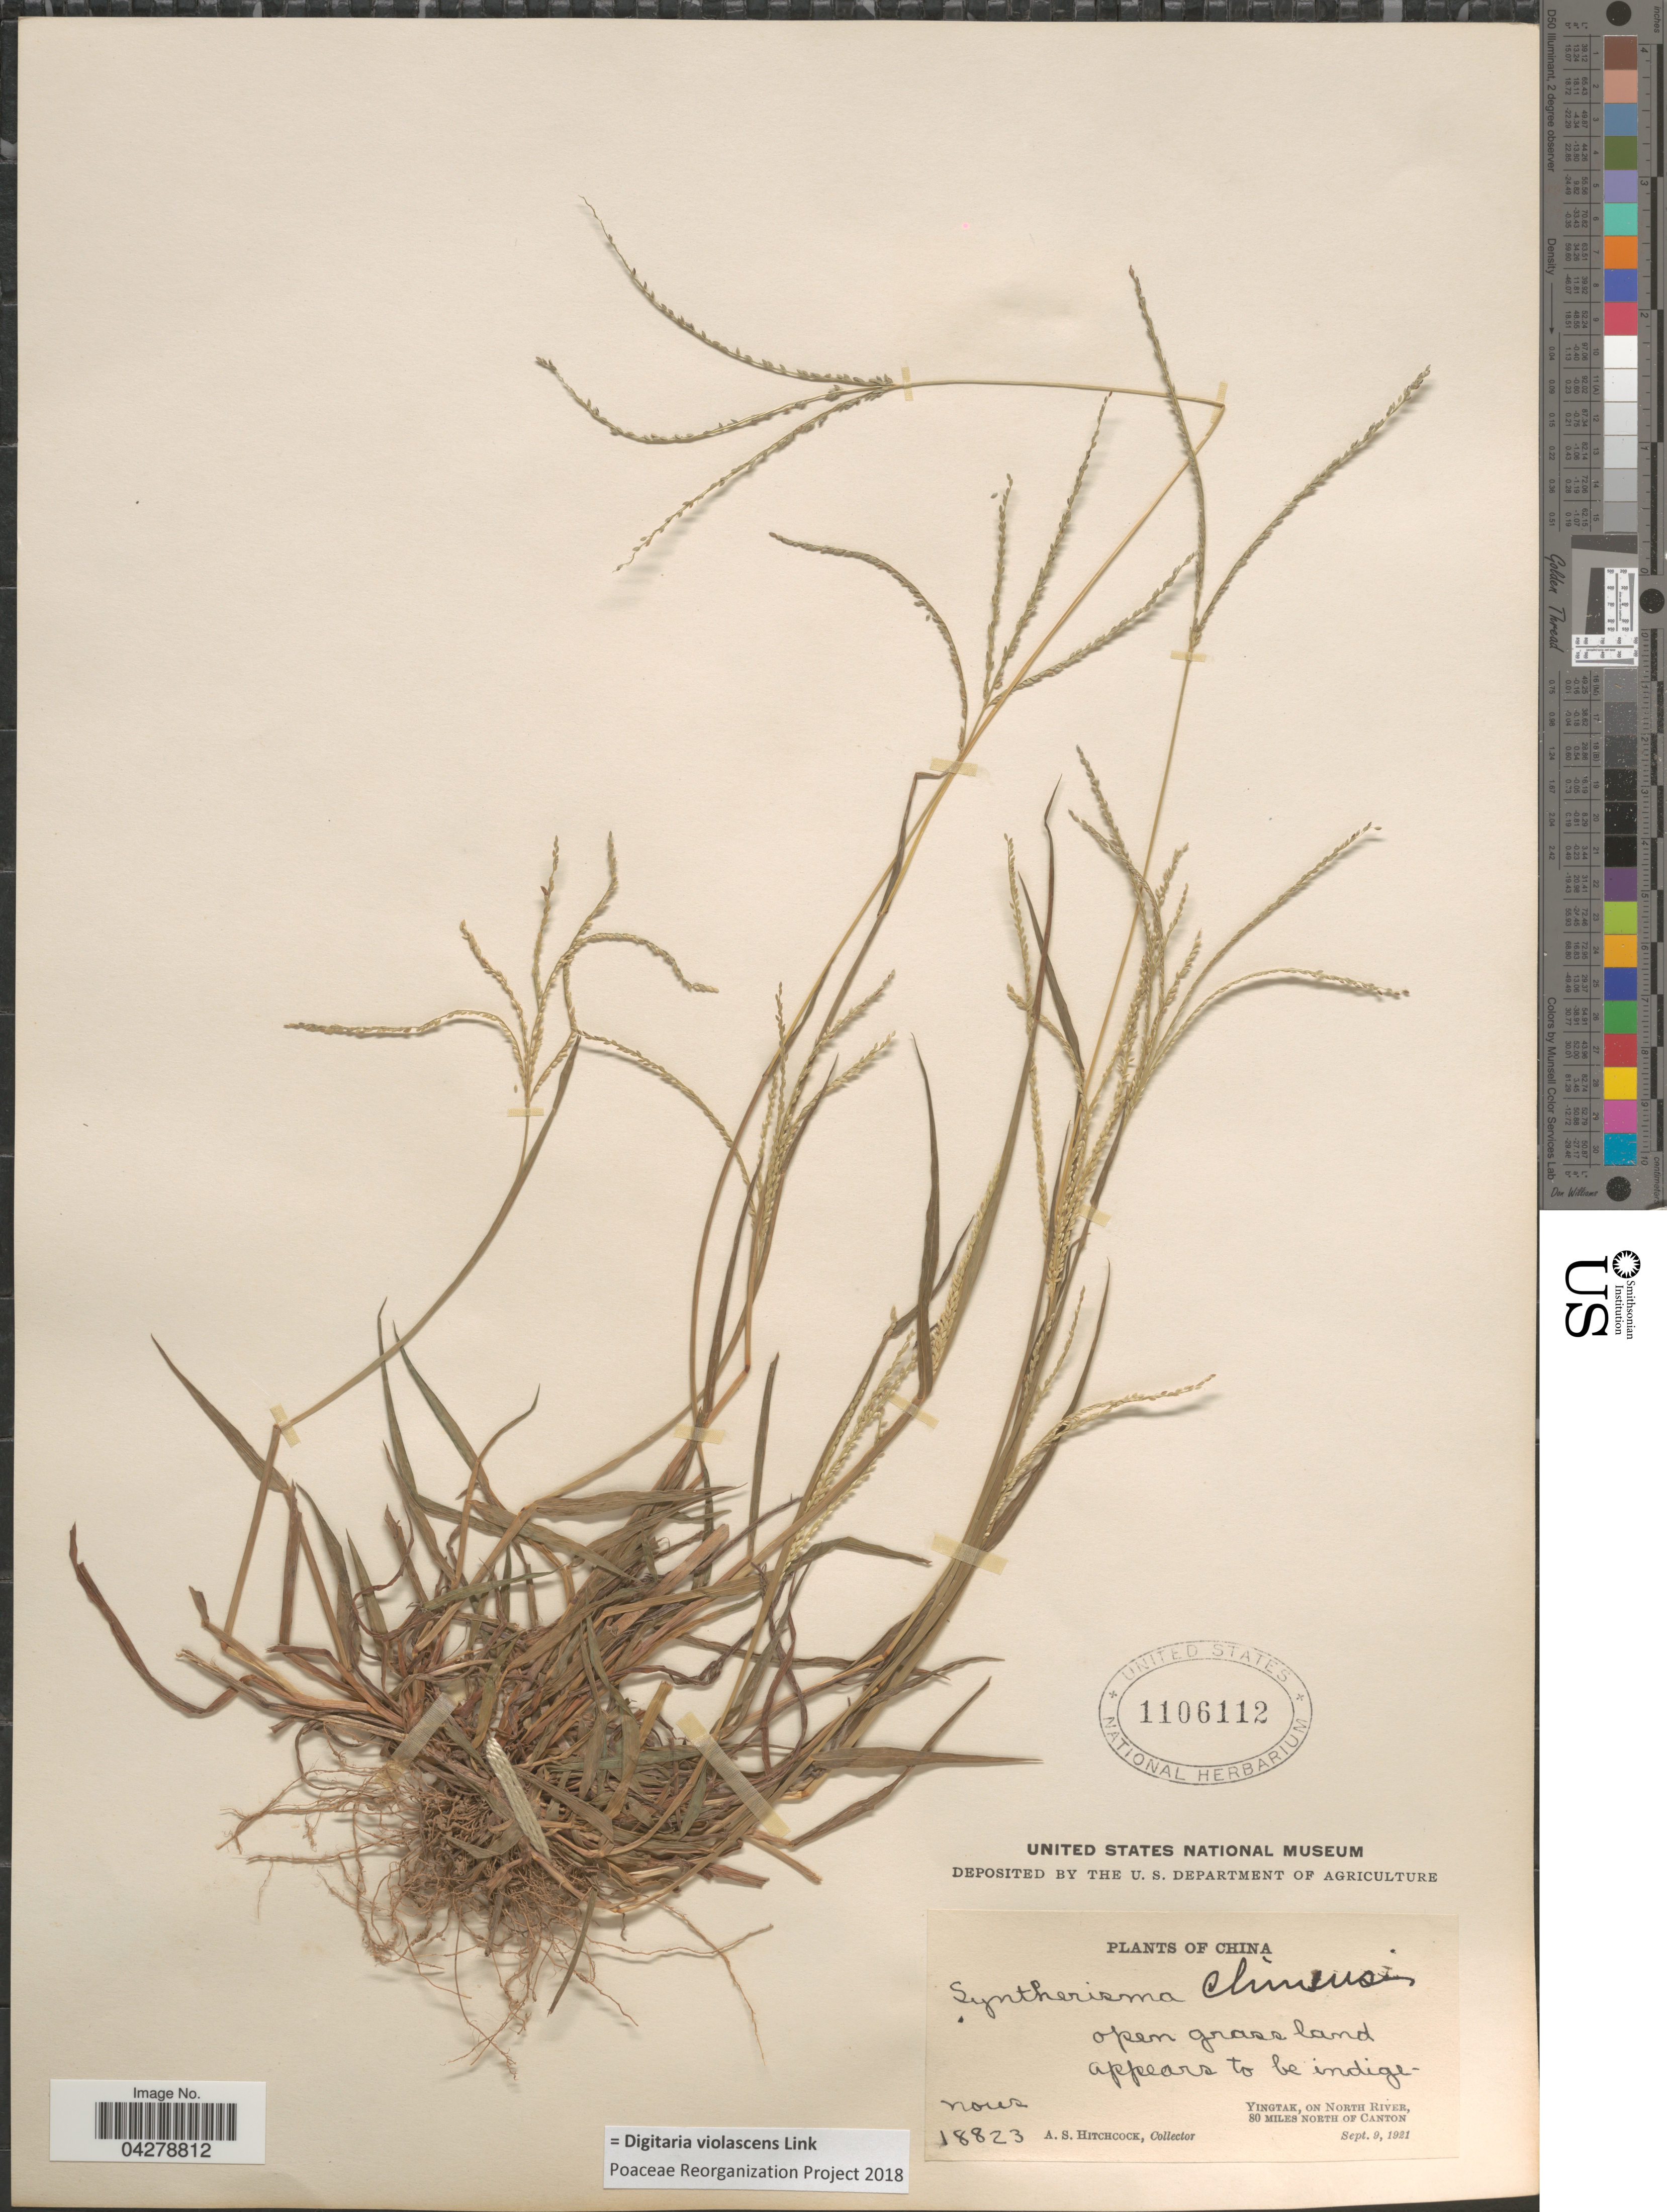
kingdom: Plantae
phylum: Tracheophyta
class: Liliopsida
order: Poales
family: Poaceae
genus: Digitaria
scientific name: Digitaria violascens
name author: Link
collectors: A. S. Hitchcock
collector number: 18823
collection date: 1921-09-09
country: China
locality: Open grass land. Yingtak, On North River, 80 Miles North Of Canton.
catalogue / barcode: US 1106112